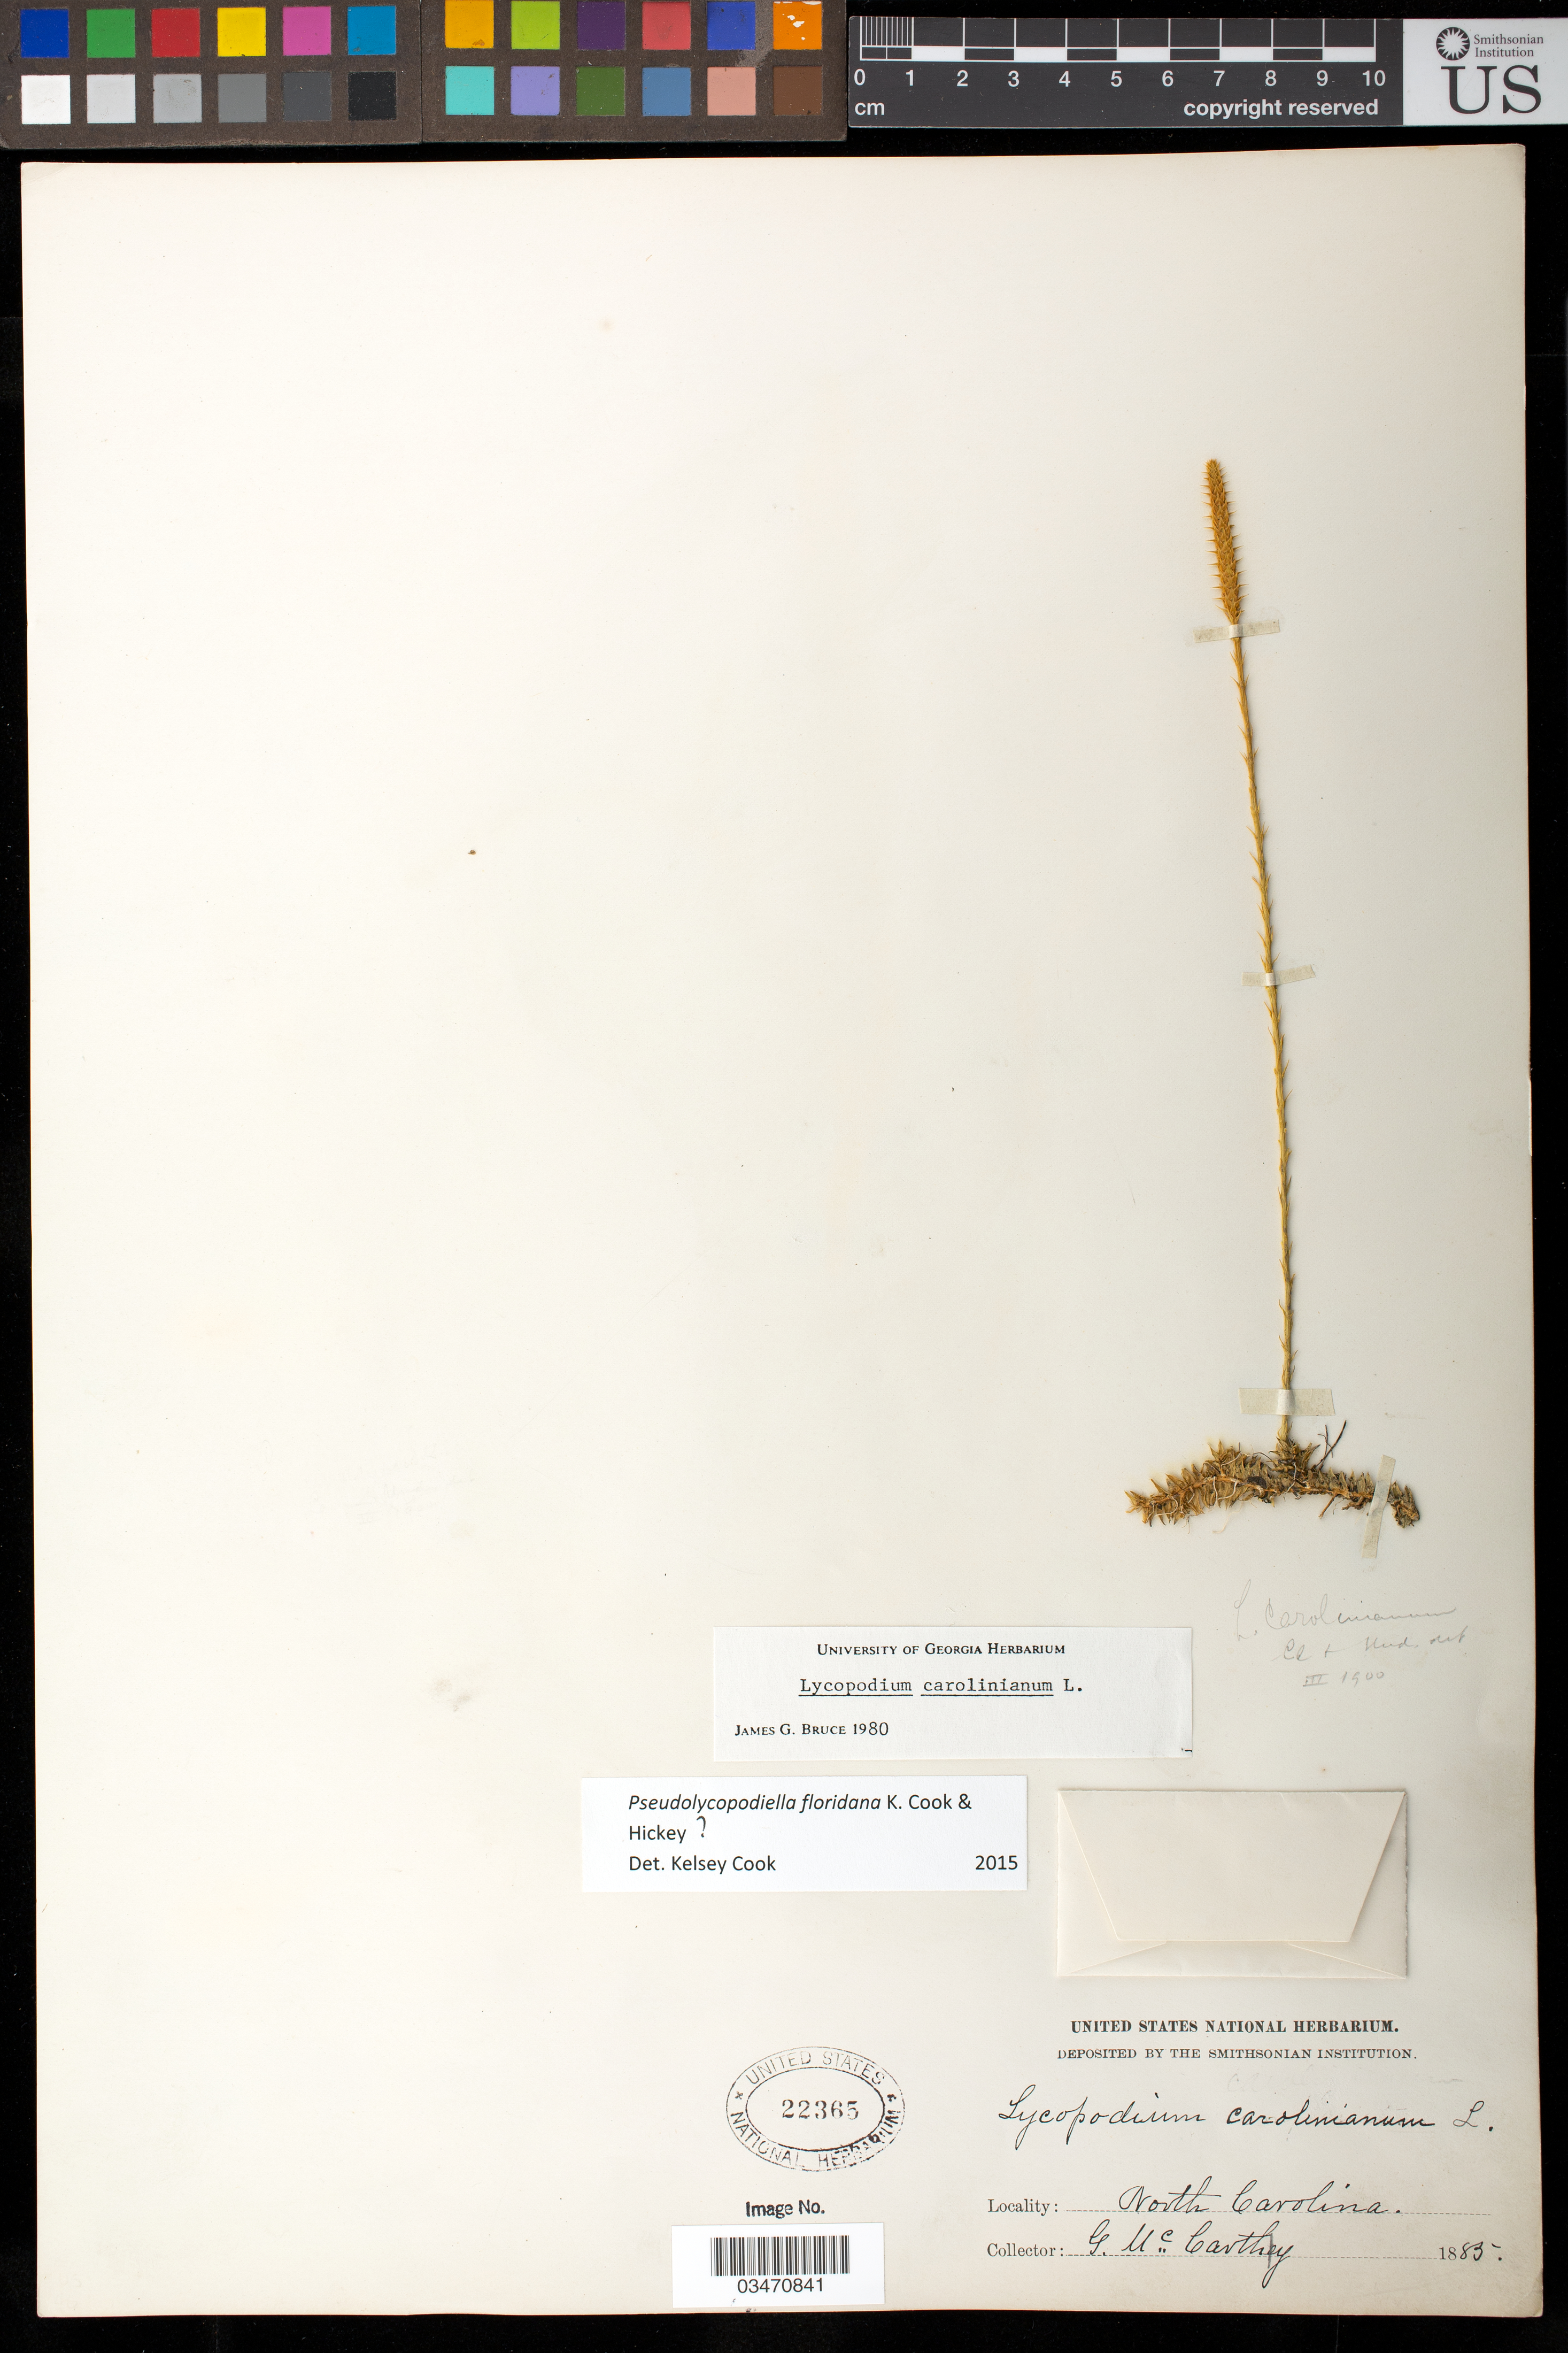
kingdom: Plantae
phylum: Tracheophyta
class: Lycopodiopsida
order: Lycopodiales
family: Lycopodiaceae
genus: Pseudolycopodiella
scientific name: Pseudolycopodiella floridanum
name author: K. Cook & Hickey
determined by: Cook, K.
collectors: G. M. Mccarthy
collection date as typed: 1885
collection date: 1885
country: United States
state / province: North Carolina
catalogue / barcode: US 22365